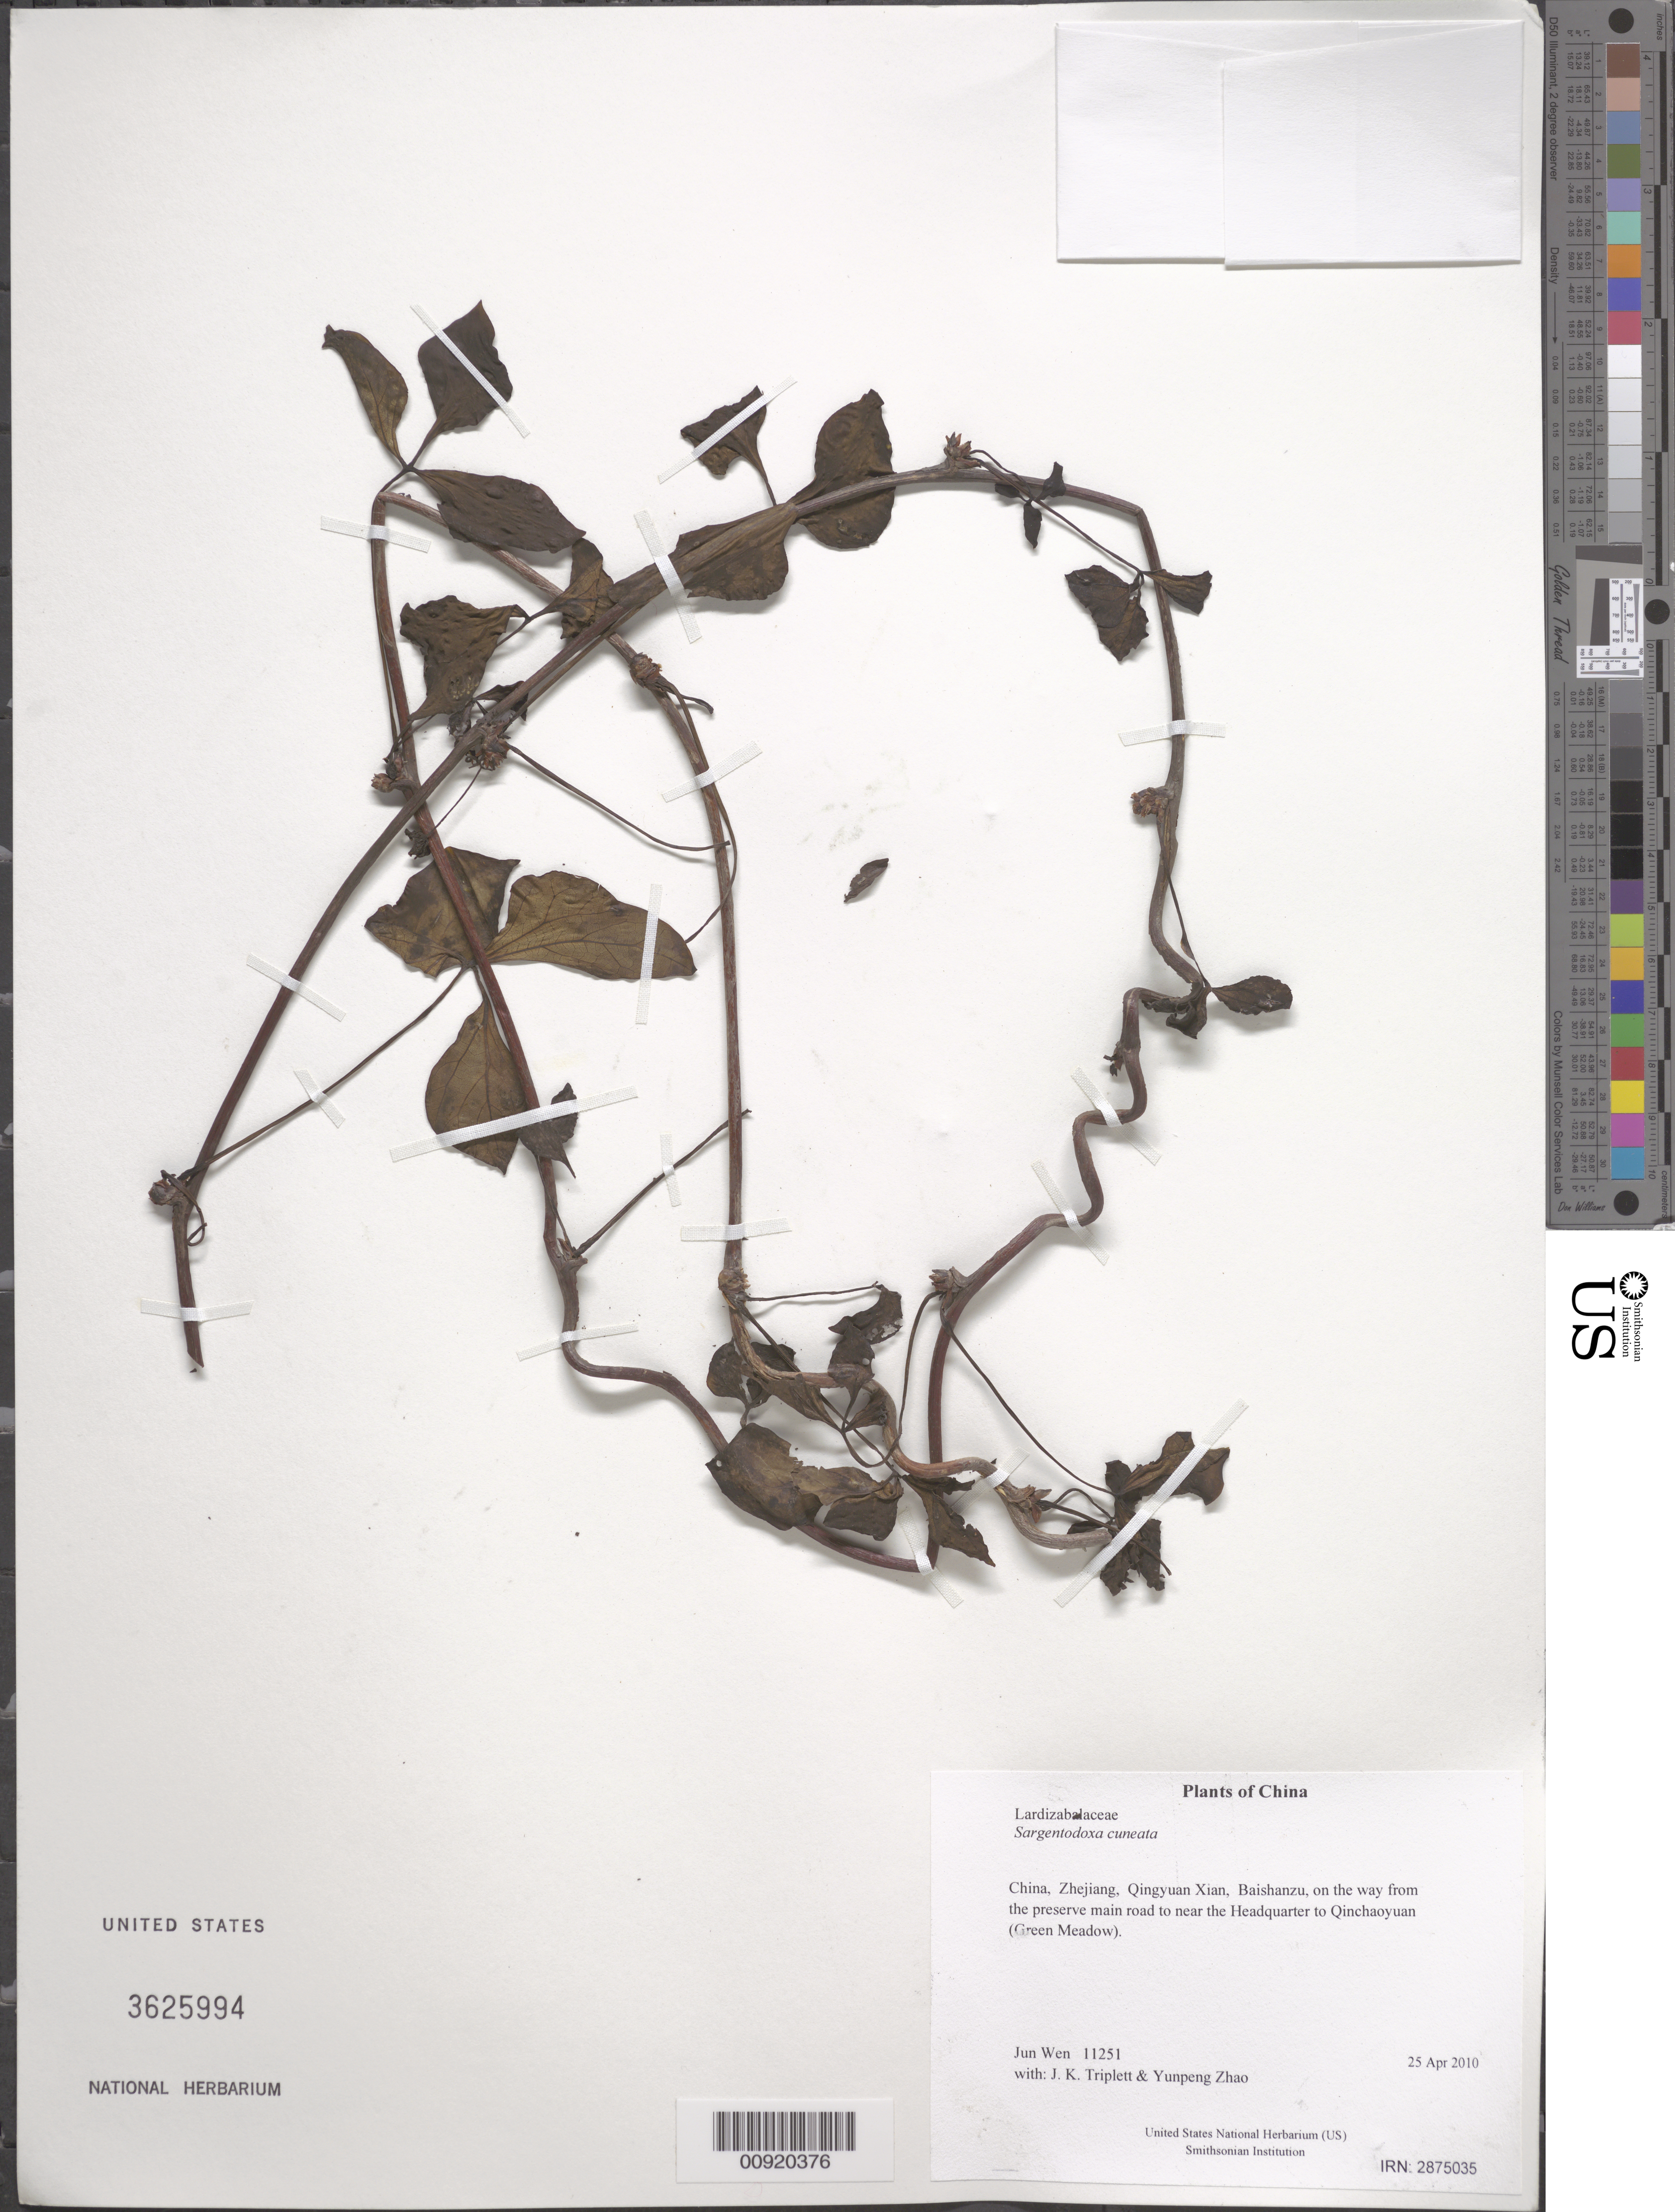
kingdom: Plantae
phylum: Tracheophyta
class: Magnoliopsida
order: Ranunculales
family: Lardizabalaceae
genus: Sargentodoxa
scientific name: Sargentodoxa cuneata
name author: (Oliv.) Rehder & E.H. Wilson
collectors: J. Wen, J. K. Triplett & Yunpeng Zhao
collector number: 11251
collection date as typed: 25 Apr 2010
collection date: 2010-04-25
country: China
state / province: Zhejiang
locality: Qingyuan Xian, Baishanzu, on the way from the preserve main road to near the Headquarter to Qinchaoyuan (Green Meadow).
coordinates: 27 43.836 N, 119 11.136 E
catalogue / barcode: US 3625994